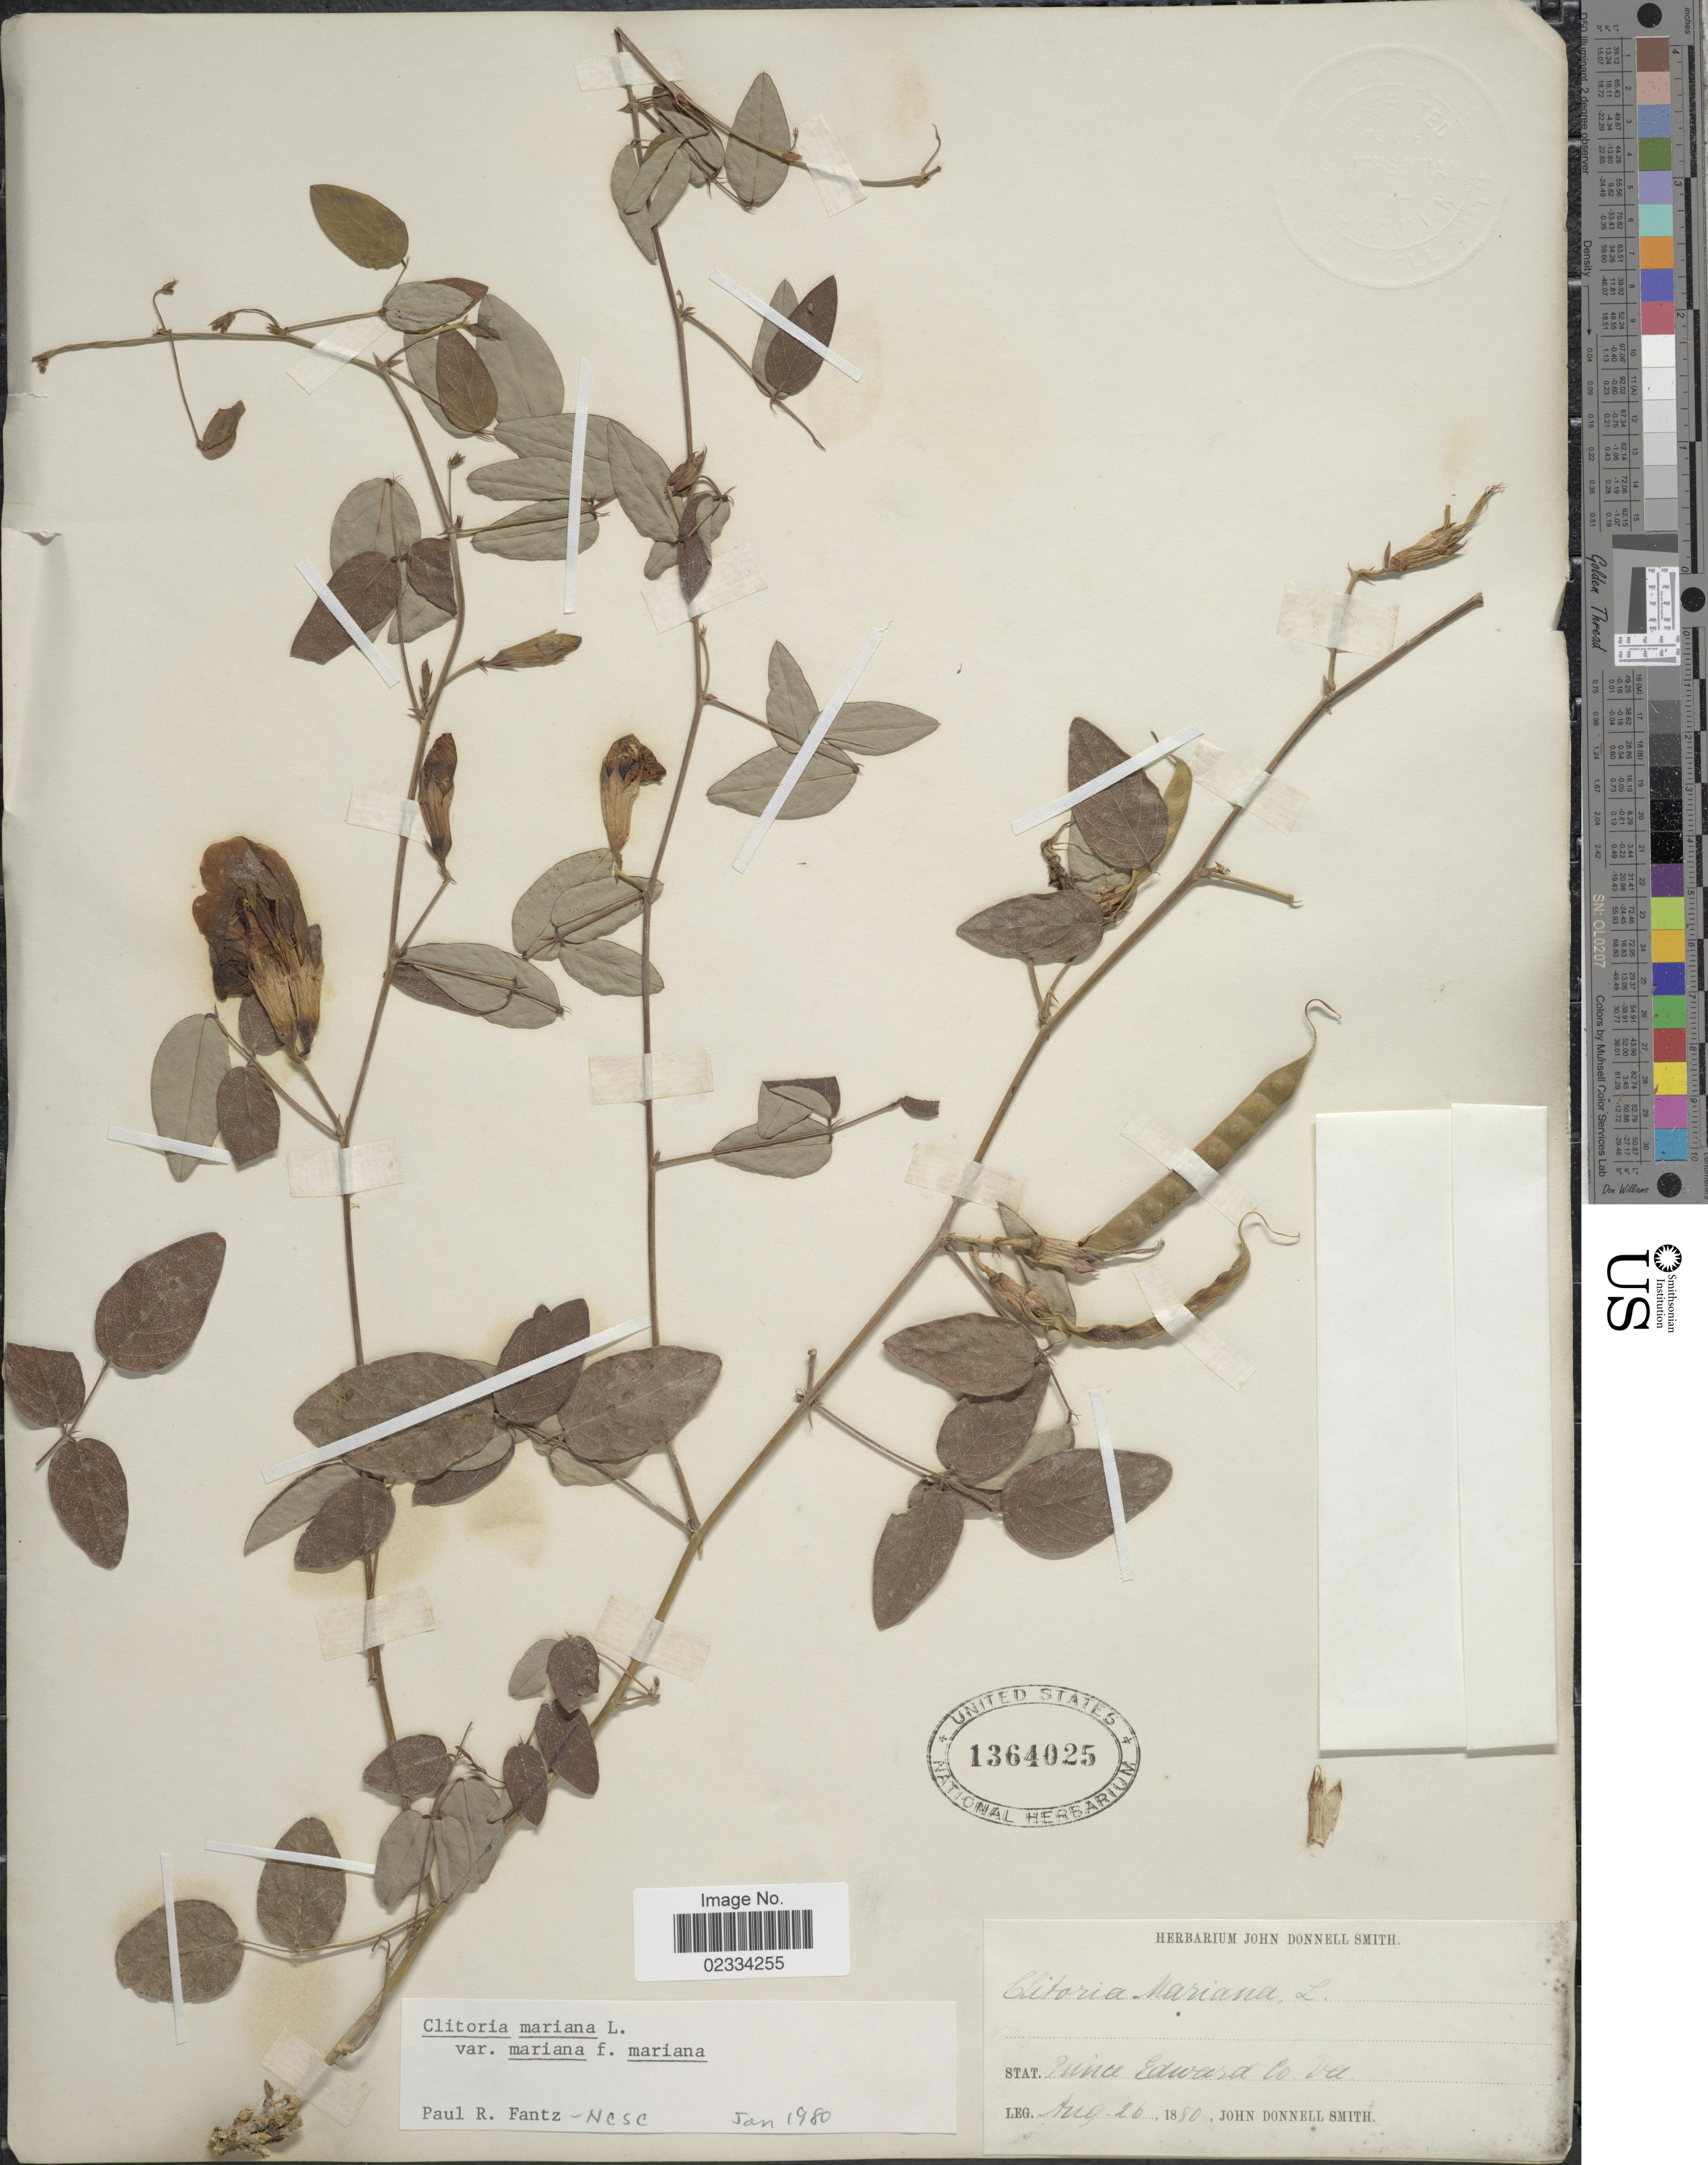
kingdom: Plantae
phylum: Tracheophyta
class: Magnoliopsida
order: Fabales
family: Fabaceae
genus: Clitoria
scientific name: Clitoria mariana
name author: L.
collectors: J. Donnell Smith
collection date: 1880-04-20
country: United States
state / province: Virginia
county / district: Prince Edward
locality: Prince Edward Co.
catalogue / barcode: US 1364025